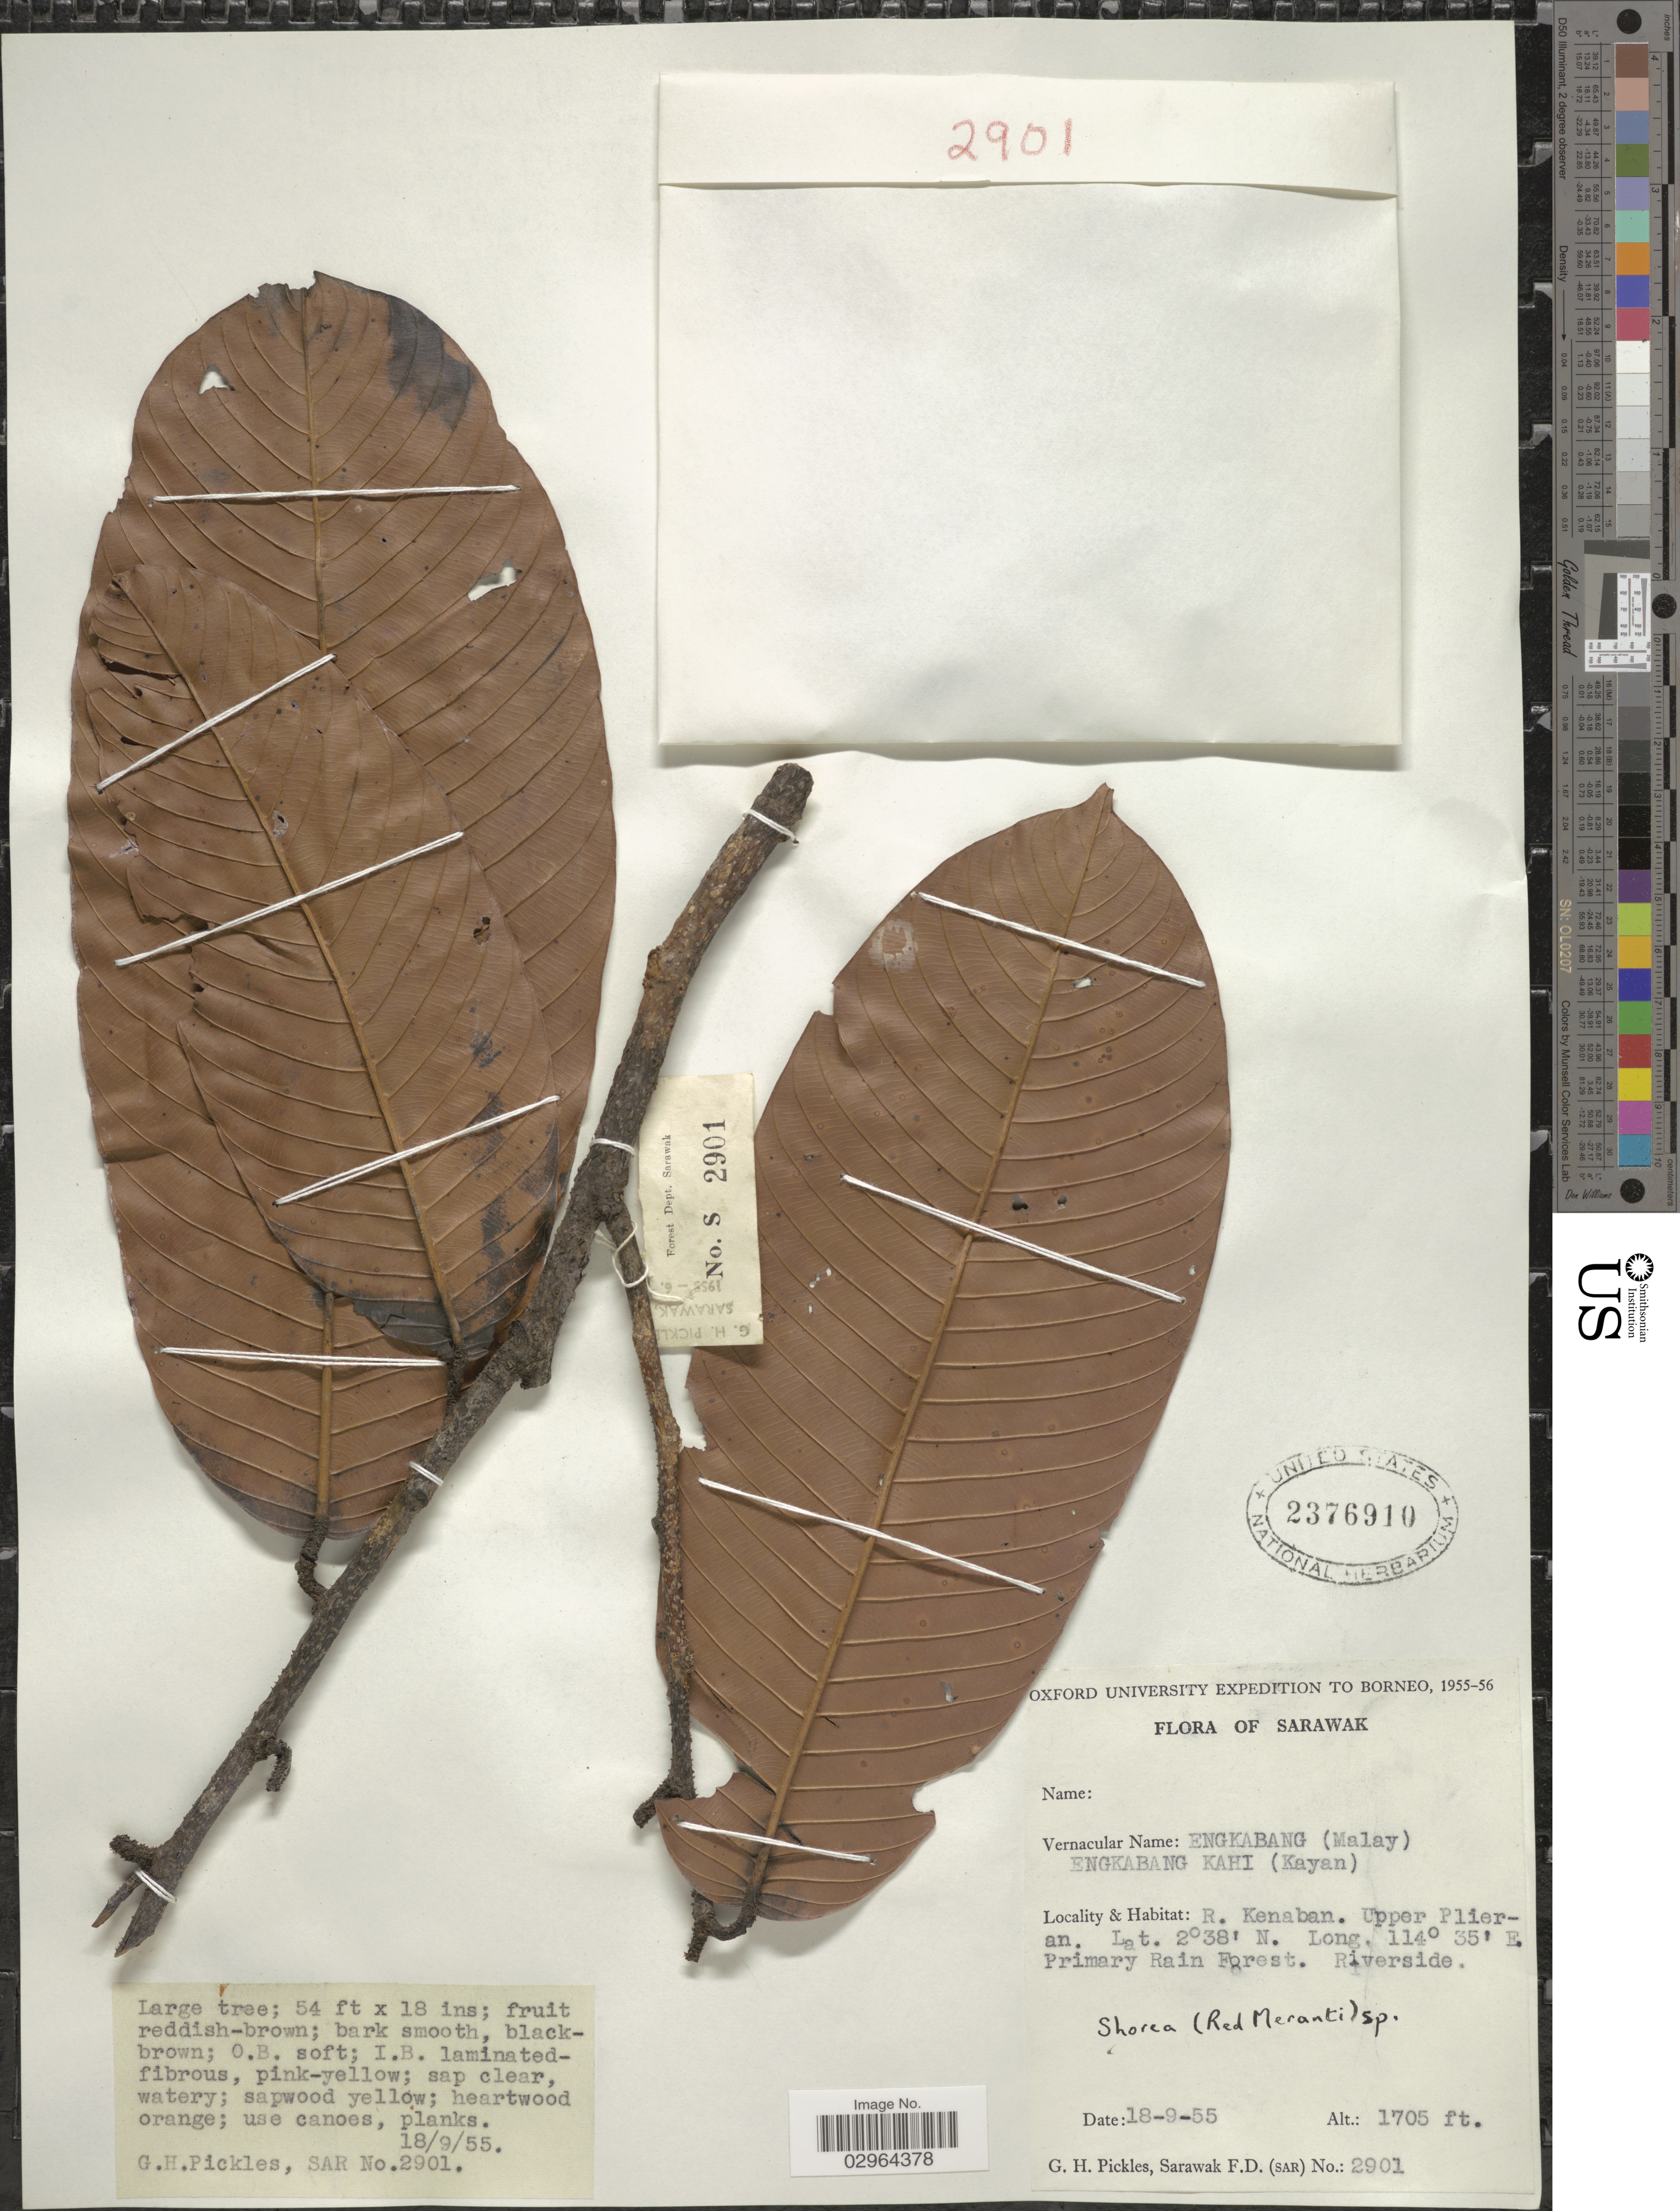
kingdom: Plantae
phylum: Tracheophyta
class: Magnoliopsida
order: Malvales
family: Dipterocarpaceae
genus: Rubroshorea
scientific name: Rubroshorea myrionerva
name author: (Symington ex P.S. Ashton) P.S. Ashton & J. Heck.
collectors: G. Pickles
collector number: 2901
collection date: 1955-09-18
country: Malaysia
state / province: Sarawak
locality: R. Kenaban. Upper Plieran. Borneo.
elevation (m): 520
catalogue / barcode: US 2376910